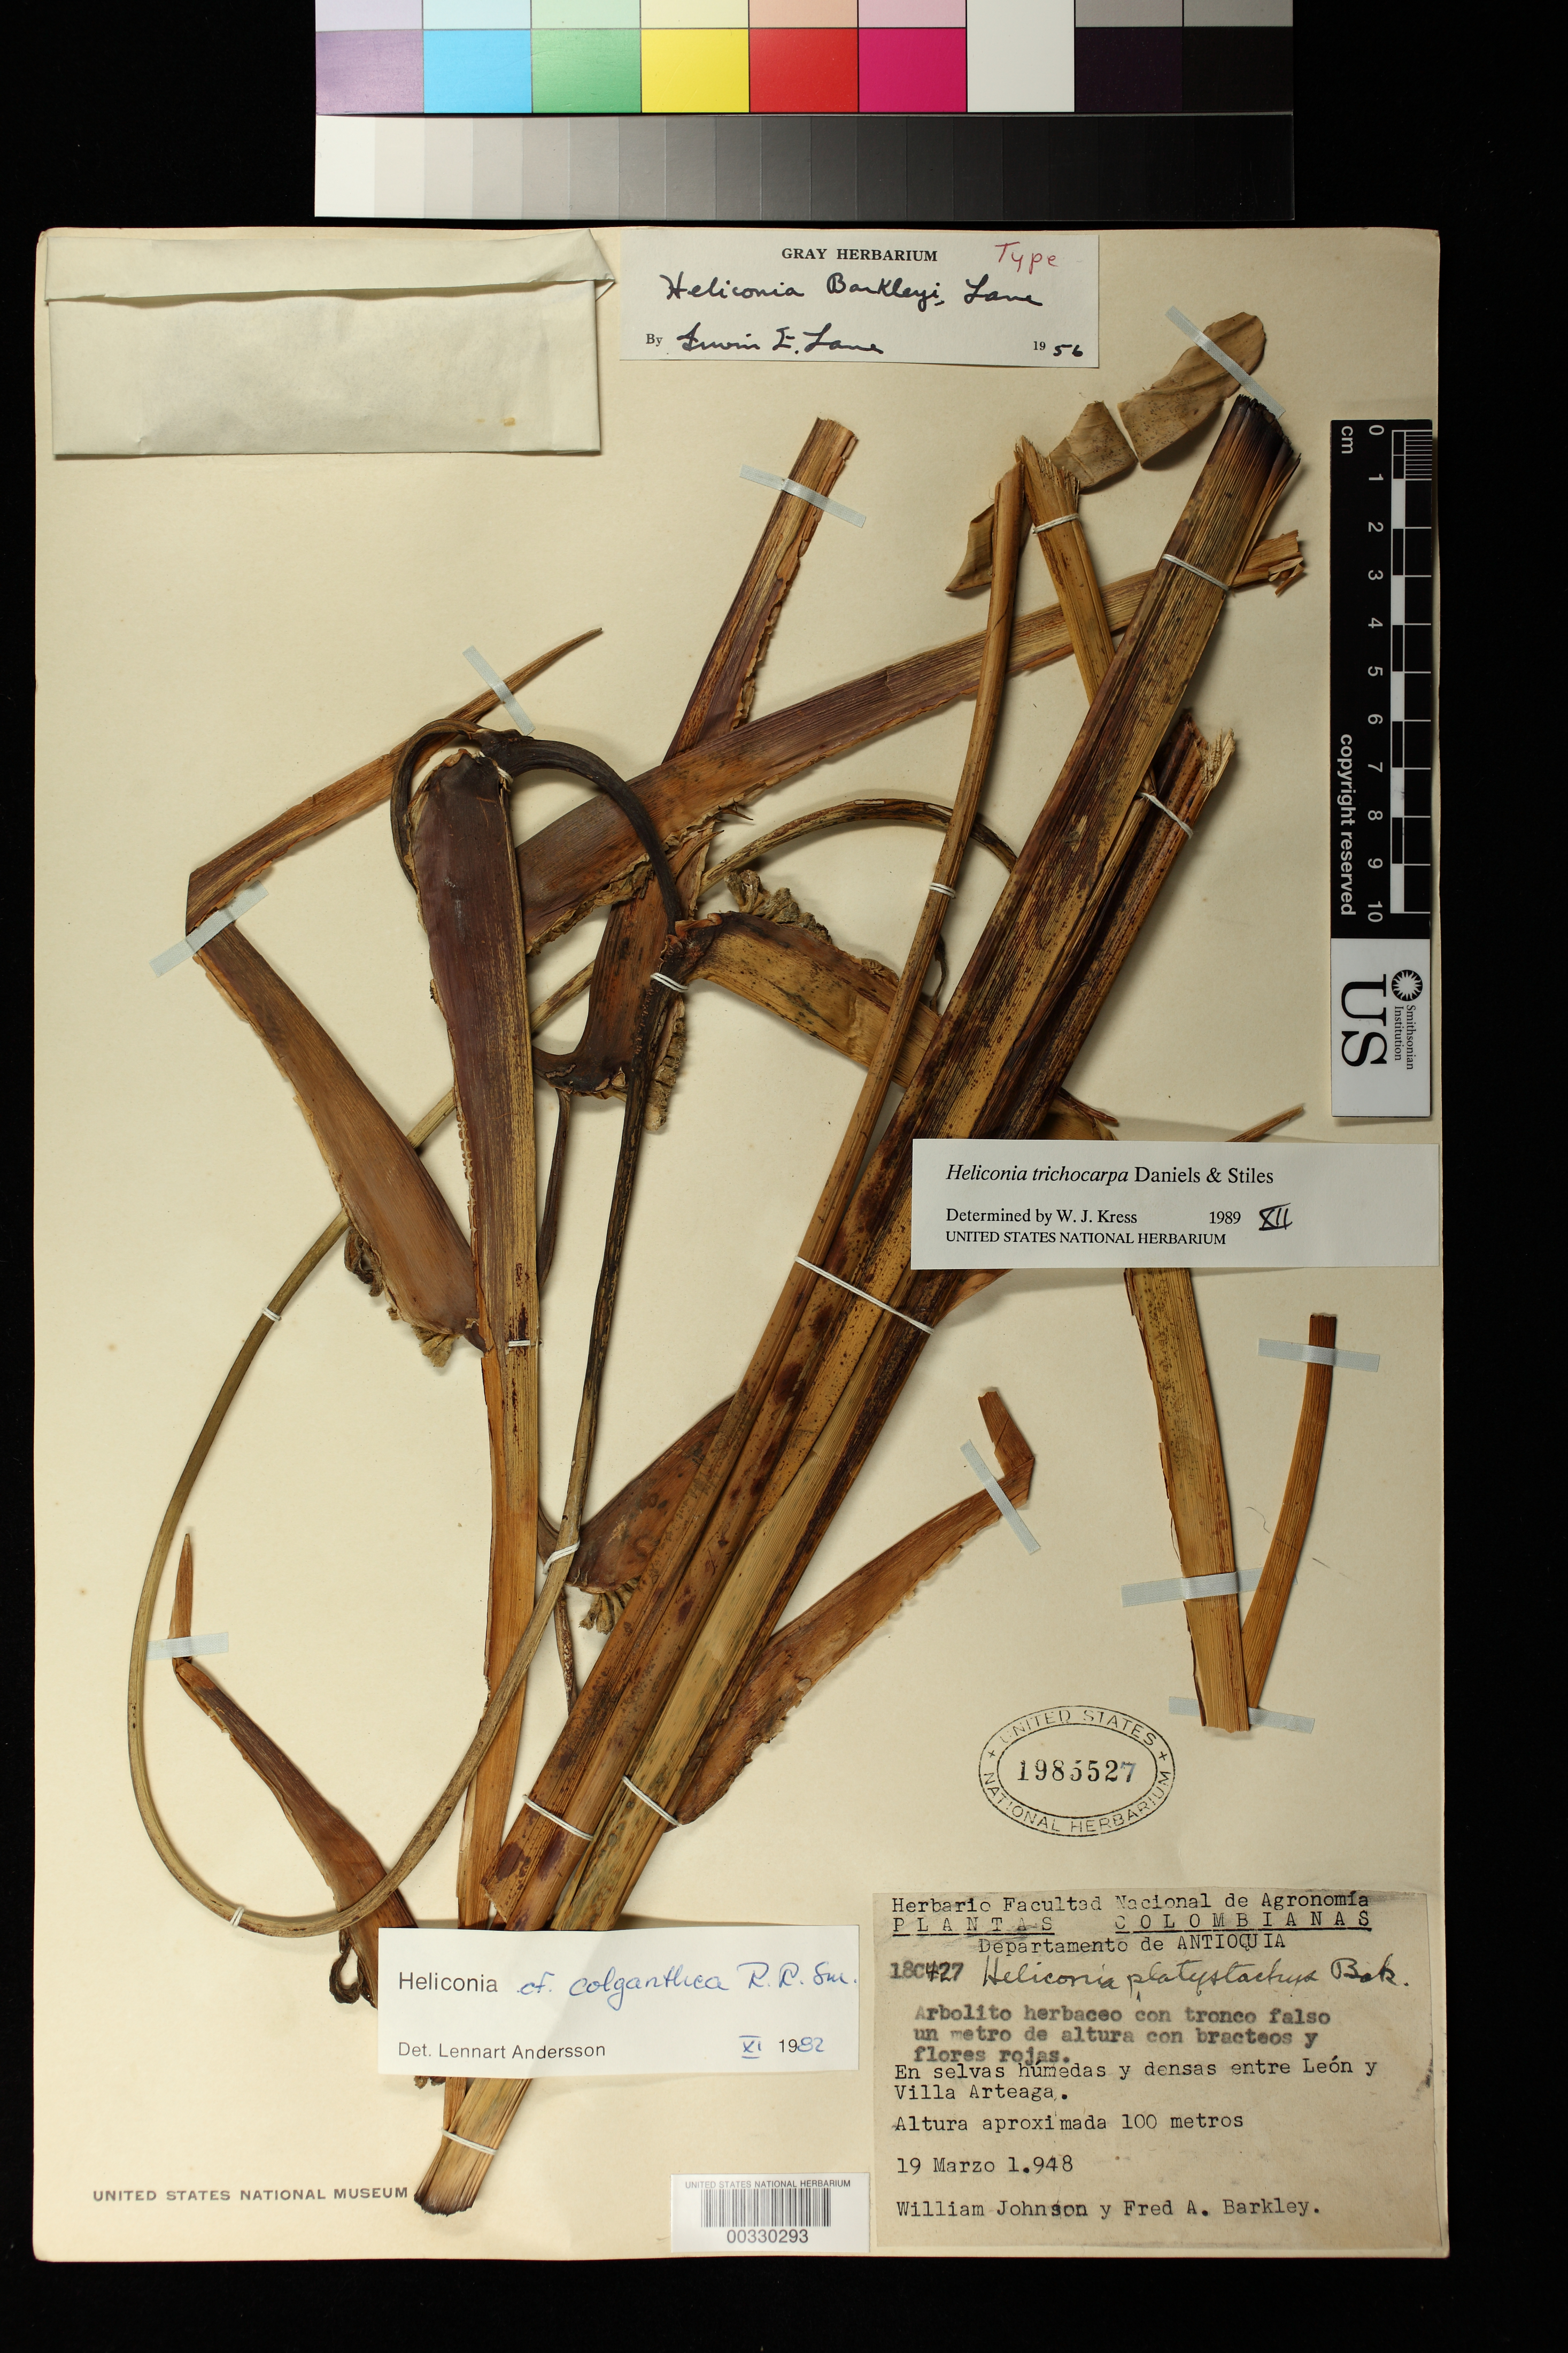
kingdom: Plantae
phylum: Tracheophyta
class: Liliopsida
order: Zingiberales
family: Heliconiaceae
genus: Heliconia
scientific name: Heliconia trichocarpa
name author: G.S. Daniels & F.G. Stiles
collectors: W. M. Johnson & F. A. Barkley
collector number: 18c427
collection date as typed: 19 Mar 1948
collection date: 1948-03-19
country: Colombia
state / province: Antioquia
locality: Between Leon and Villa Arteaga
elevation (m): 100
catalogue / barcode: US 1985527